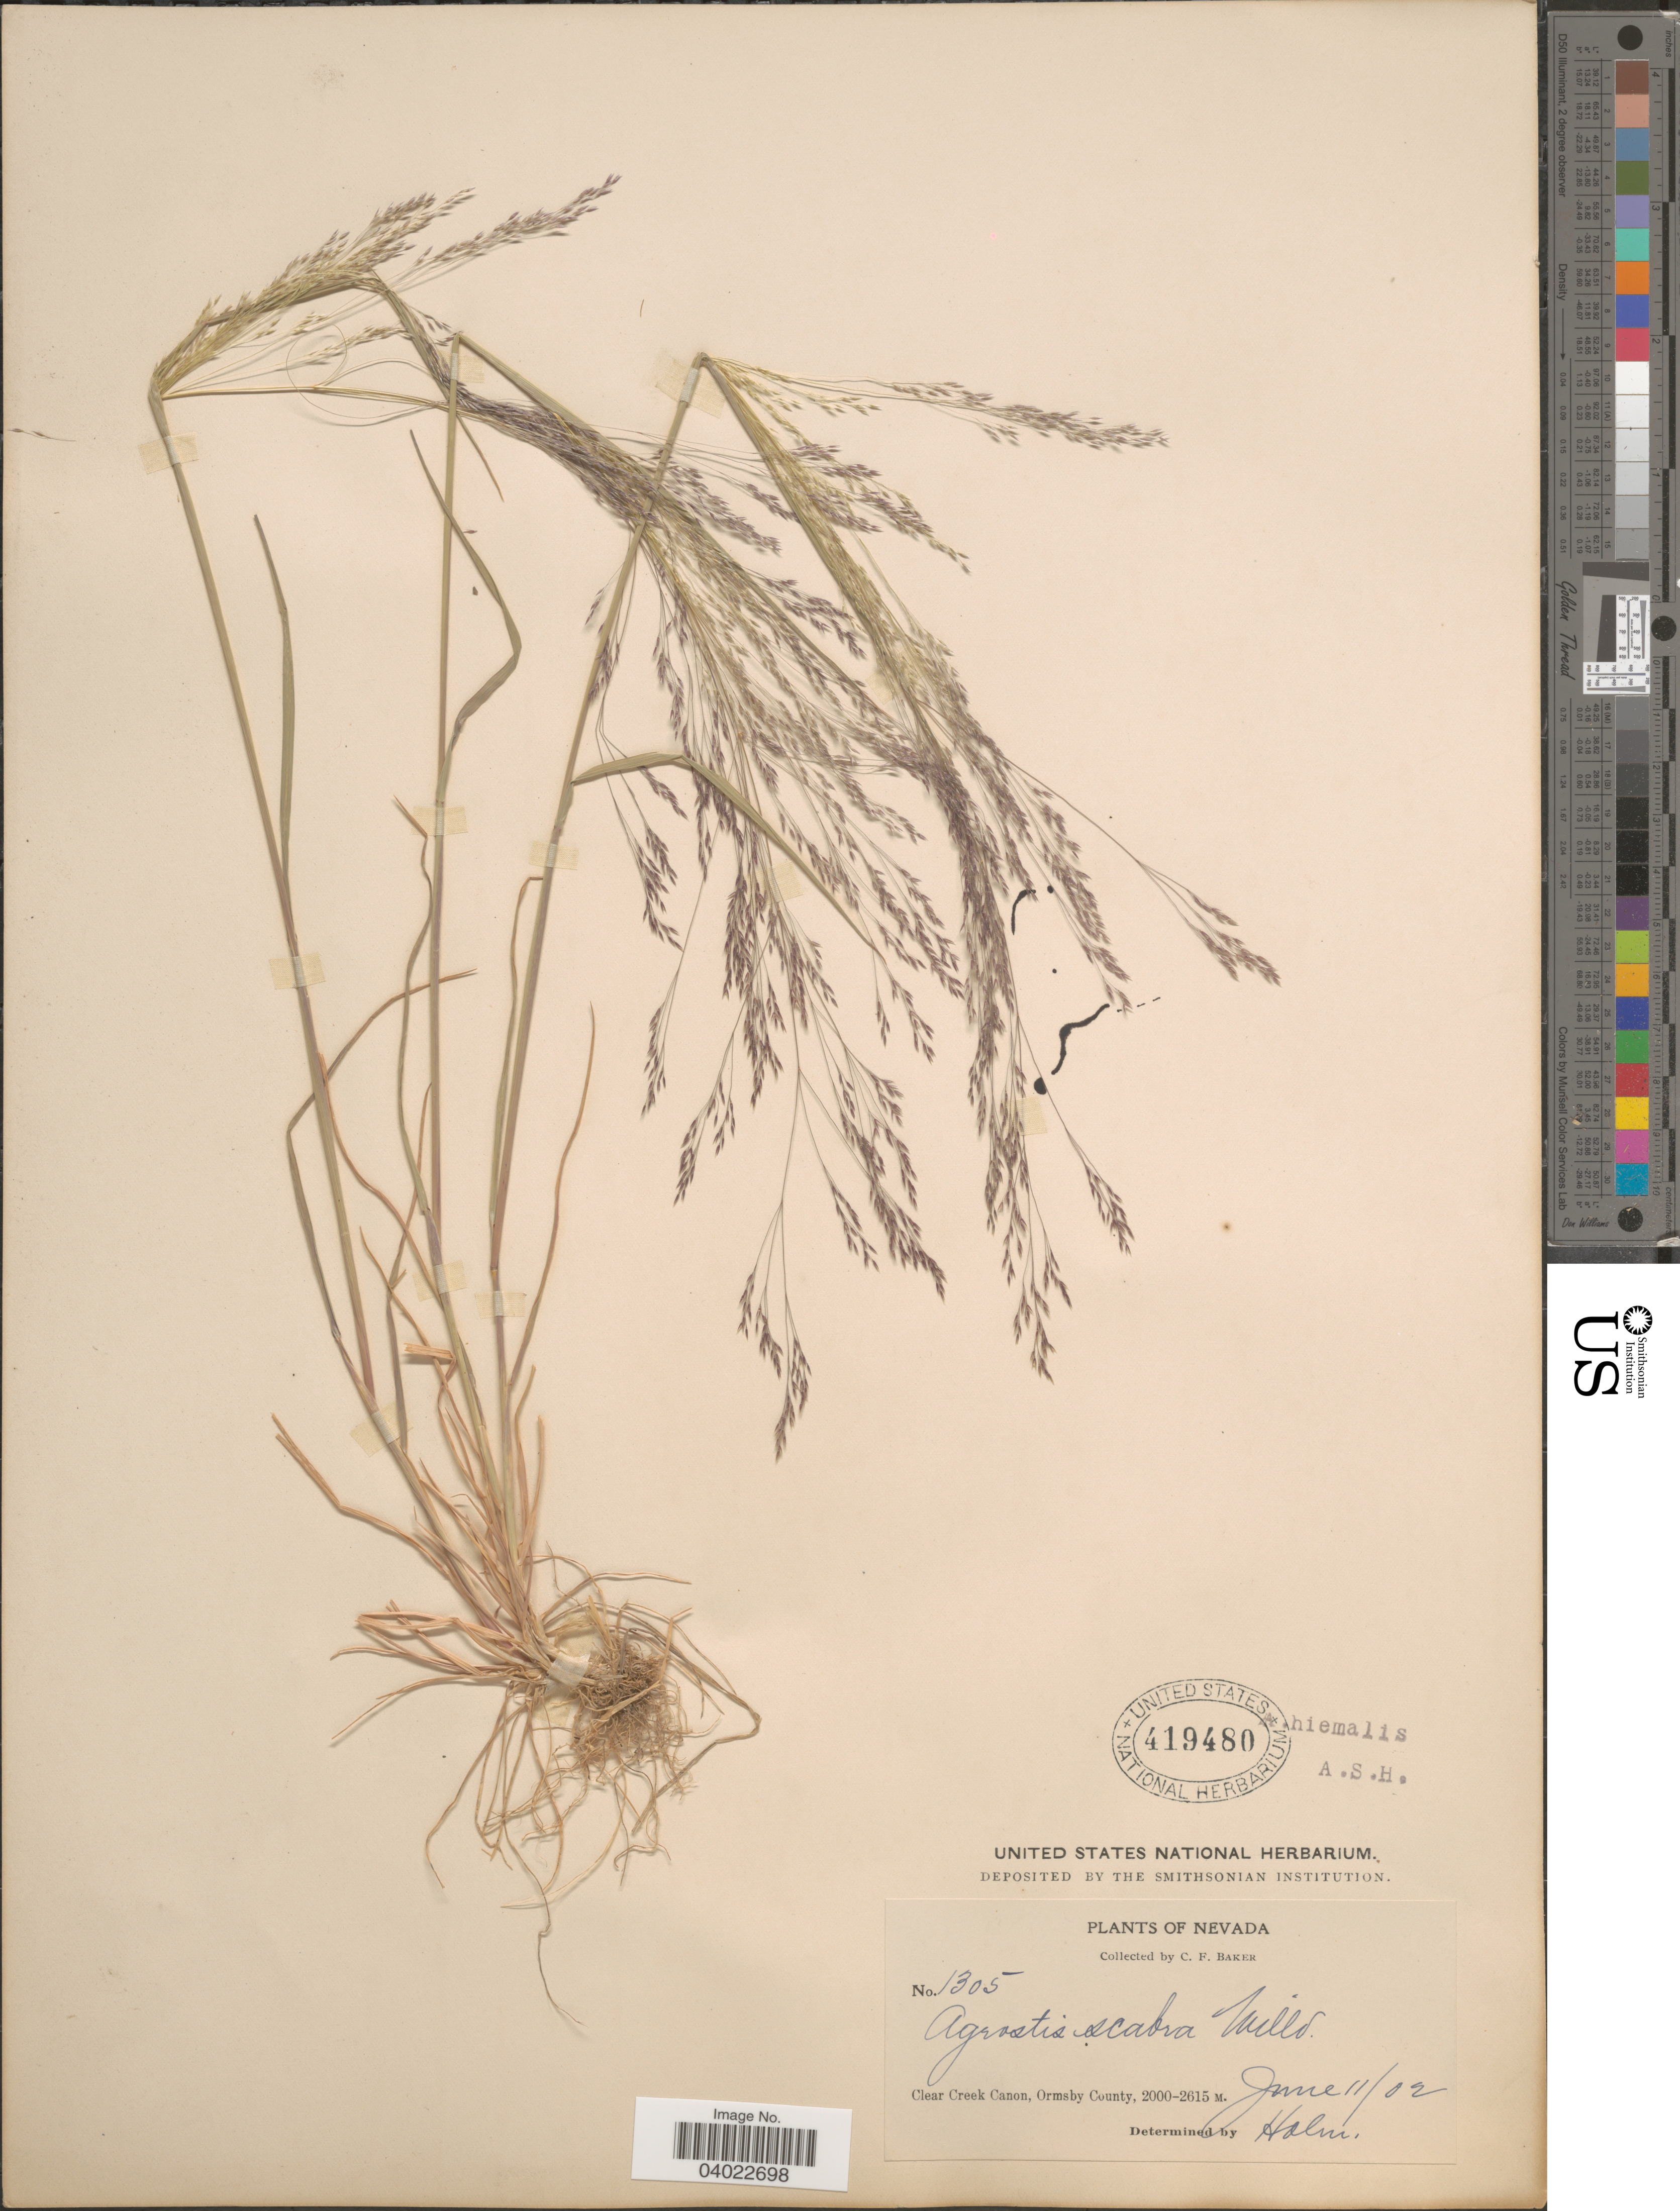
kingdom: Plantae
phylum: Tracheophyta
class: Liliopsida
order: Poales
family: Poaceae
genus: Agrostis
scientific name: Agrostis scabra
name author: Willd.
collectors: C. F. Baker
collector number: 1305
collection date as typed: Transcribed d/m/y: 11/6/2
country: United States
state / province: Nevada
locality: Clear Creek Canon, Ormsby County.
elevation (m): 2000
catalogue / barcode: US 419480